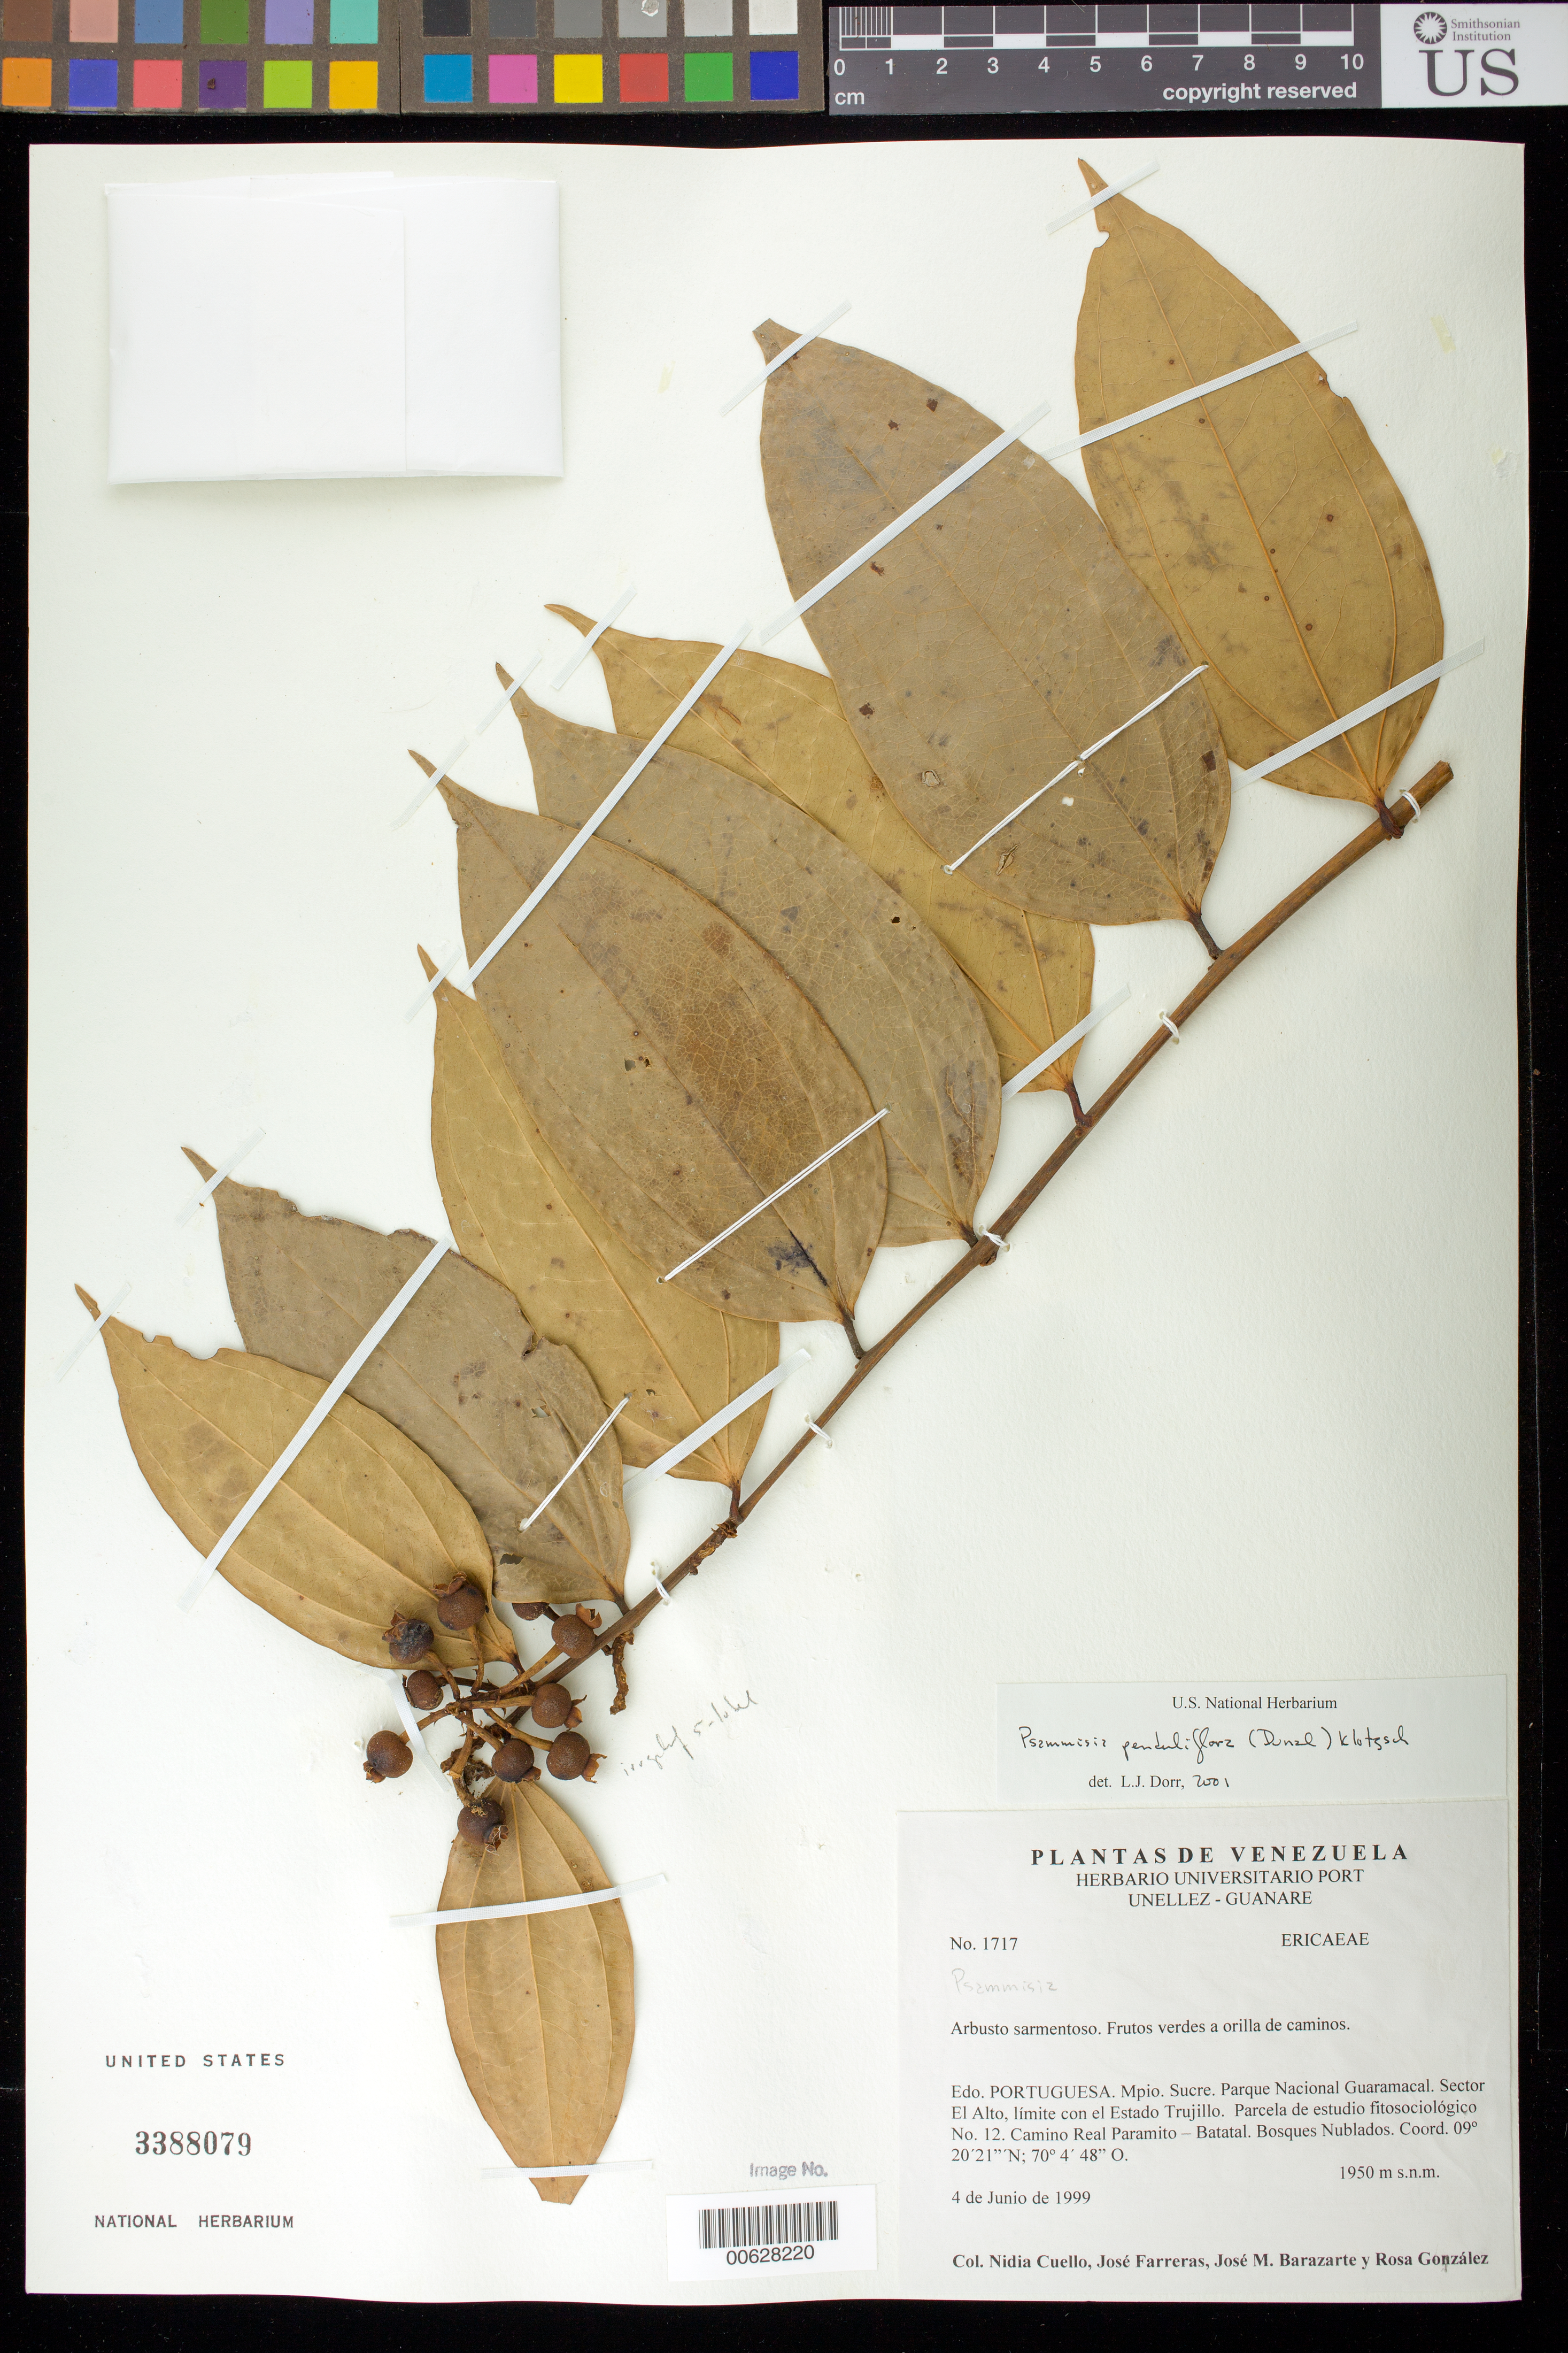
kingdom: Plantae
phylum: Tracheophyta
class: Magnoliopsida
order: Ericales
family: Ericaceae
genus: Psammisia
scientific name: Psammisia penduliflora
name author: (Dunal) Klotzsch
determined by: Dorr, L. J., (BOT), Smithsonian Institution - National Museum of Natural History (UNITED STATES)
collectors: N. L. Cuello, J. Farreras, J. Barazarte & R. González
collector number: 1717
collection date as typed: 04 Jun 1999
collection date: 1999-06-04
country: Venezuela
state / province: Portuguesa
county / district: Sucre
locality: Parque Nacional Guaramacal. Sector El Alto. Camino Real Paramito-Batatal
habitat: Bosques húmedos.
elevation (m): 1950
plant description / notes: PORT, US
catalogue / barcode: US 3388079